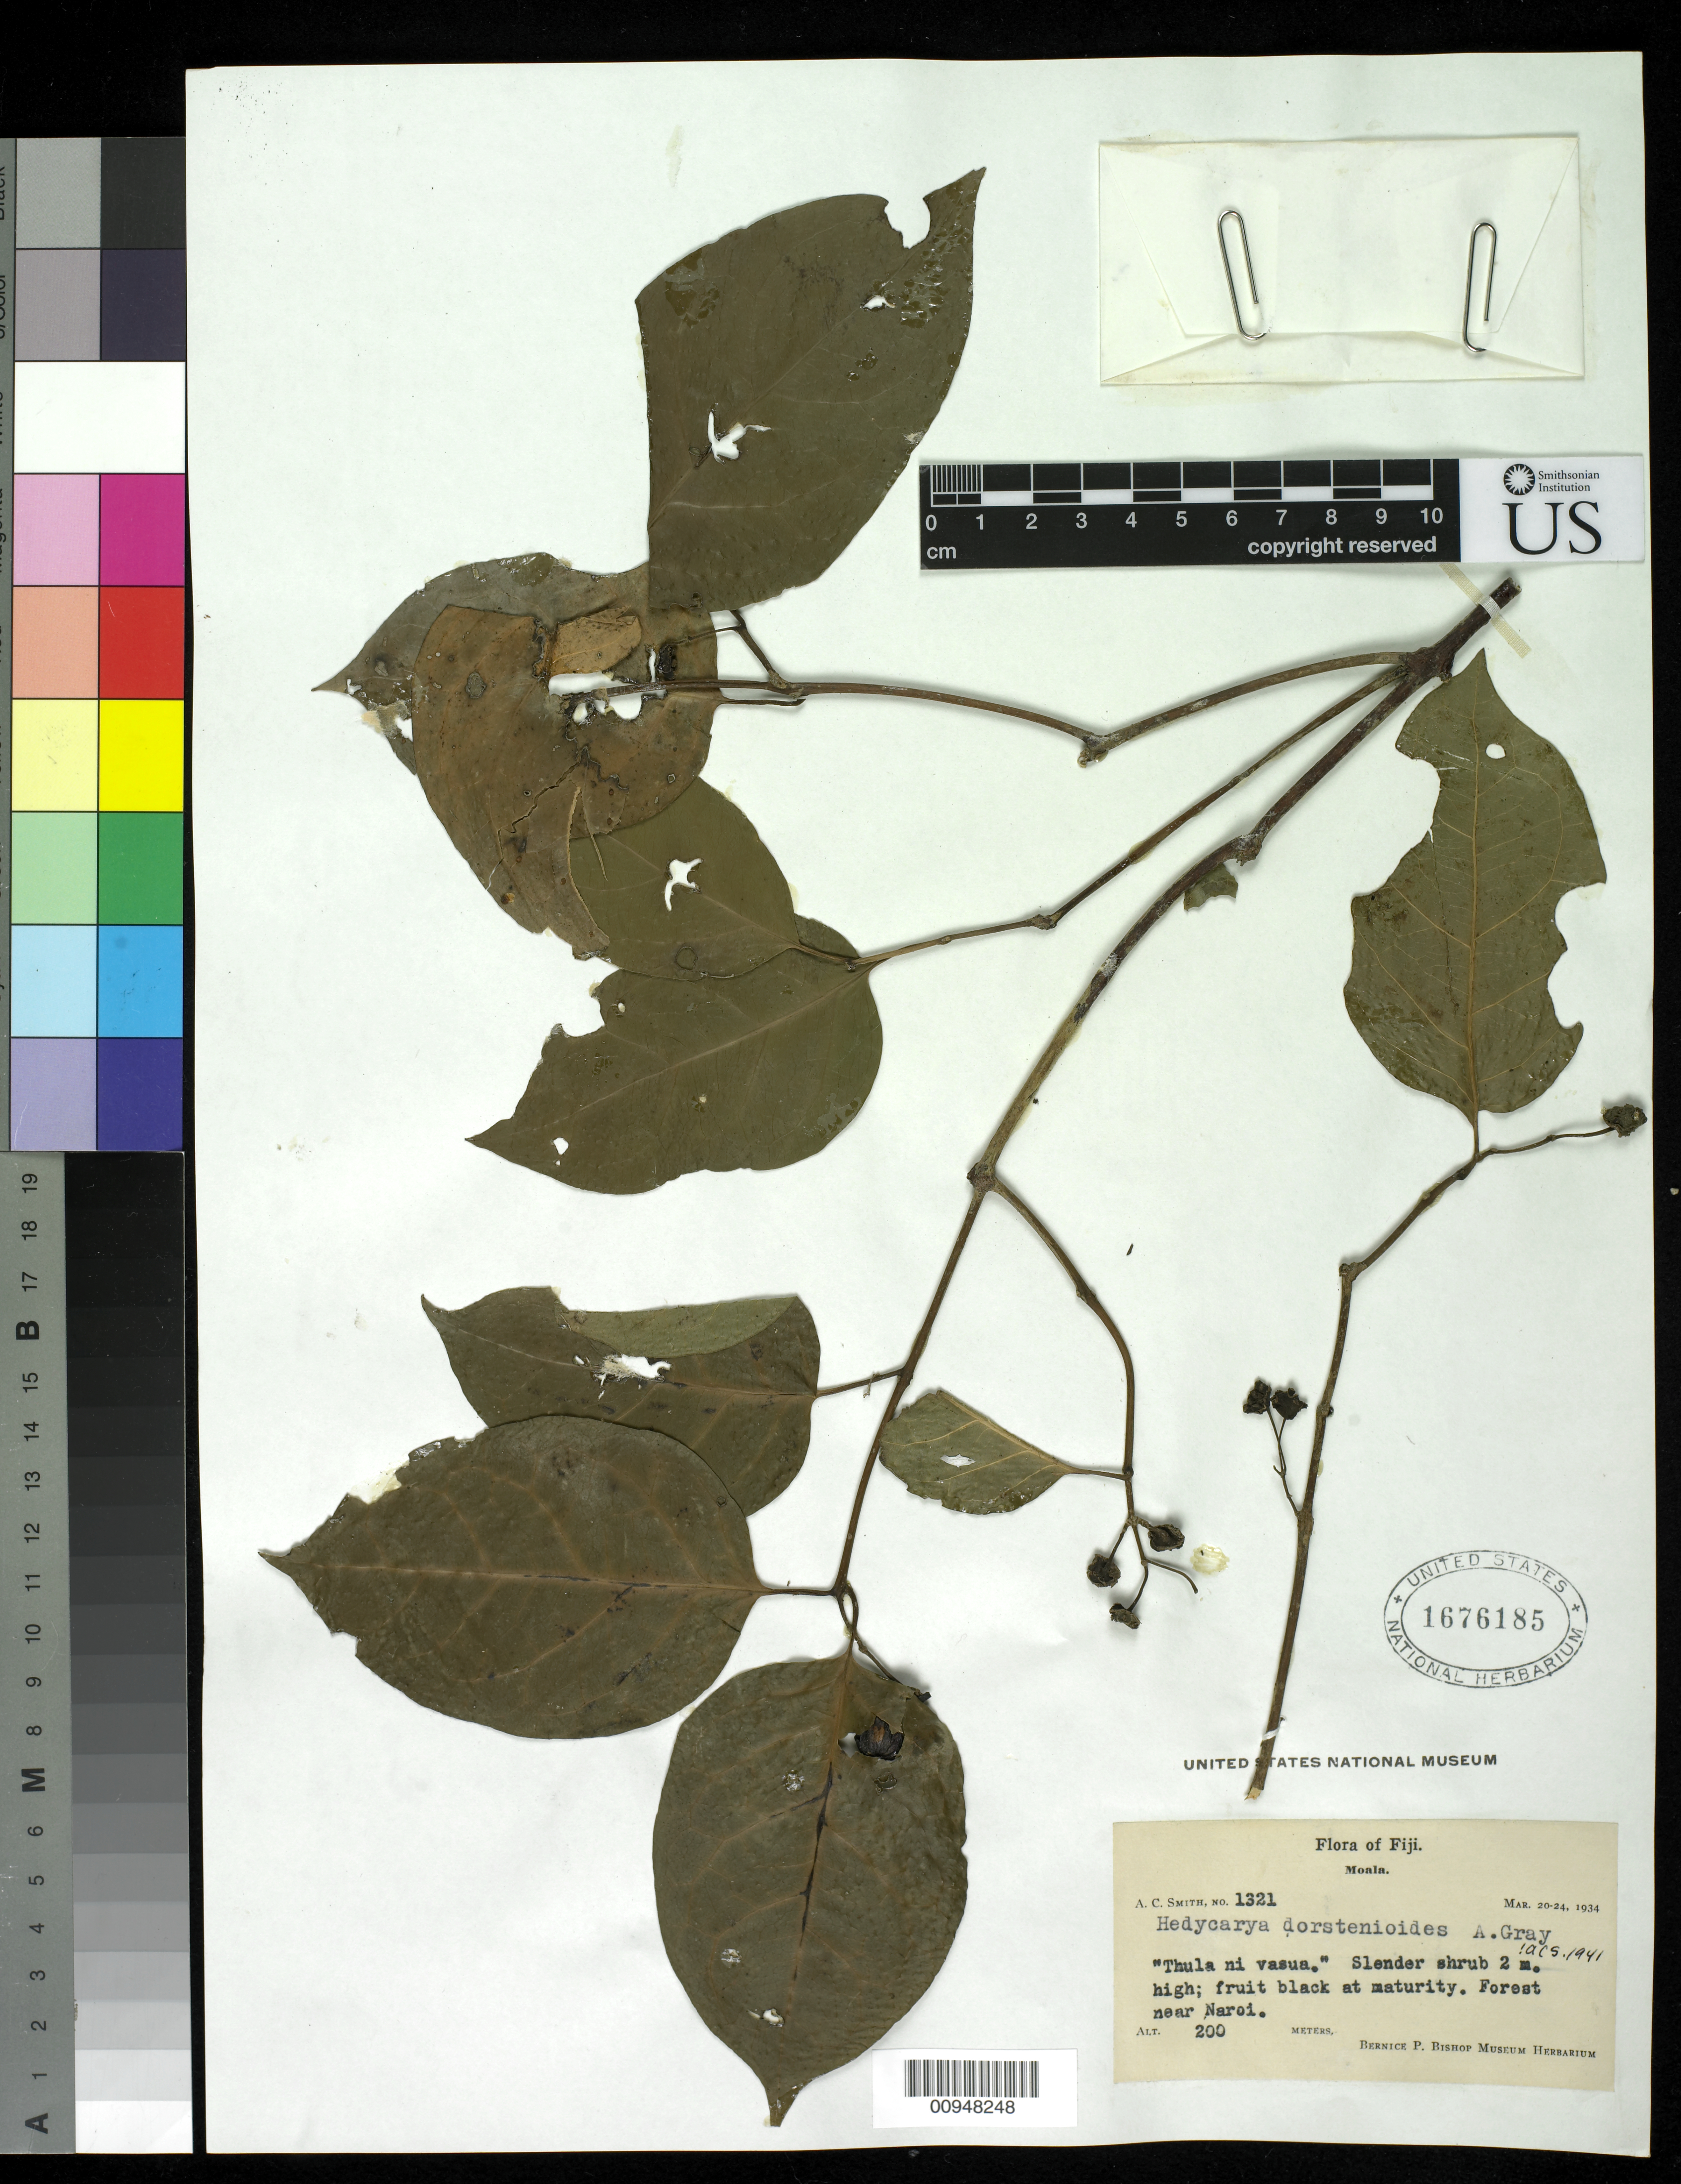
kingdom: Plantae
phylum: Tracheophyta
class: Magnoliopsida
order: Austrobaileyales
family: Trimeniaceae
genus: Trimenia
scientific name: Trimenia papuana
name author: Ridl.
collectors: C. A. Smith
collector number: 1321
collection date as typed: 20 Mar 1934 to 24 Mar 1934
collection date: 1934-03-20/1934-03-24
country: Fiji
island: Moala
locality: Forest near Naroi.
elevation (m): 200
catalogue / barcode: US 1676185